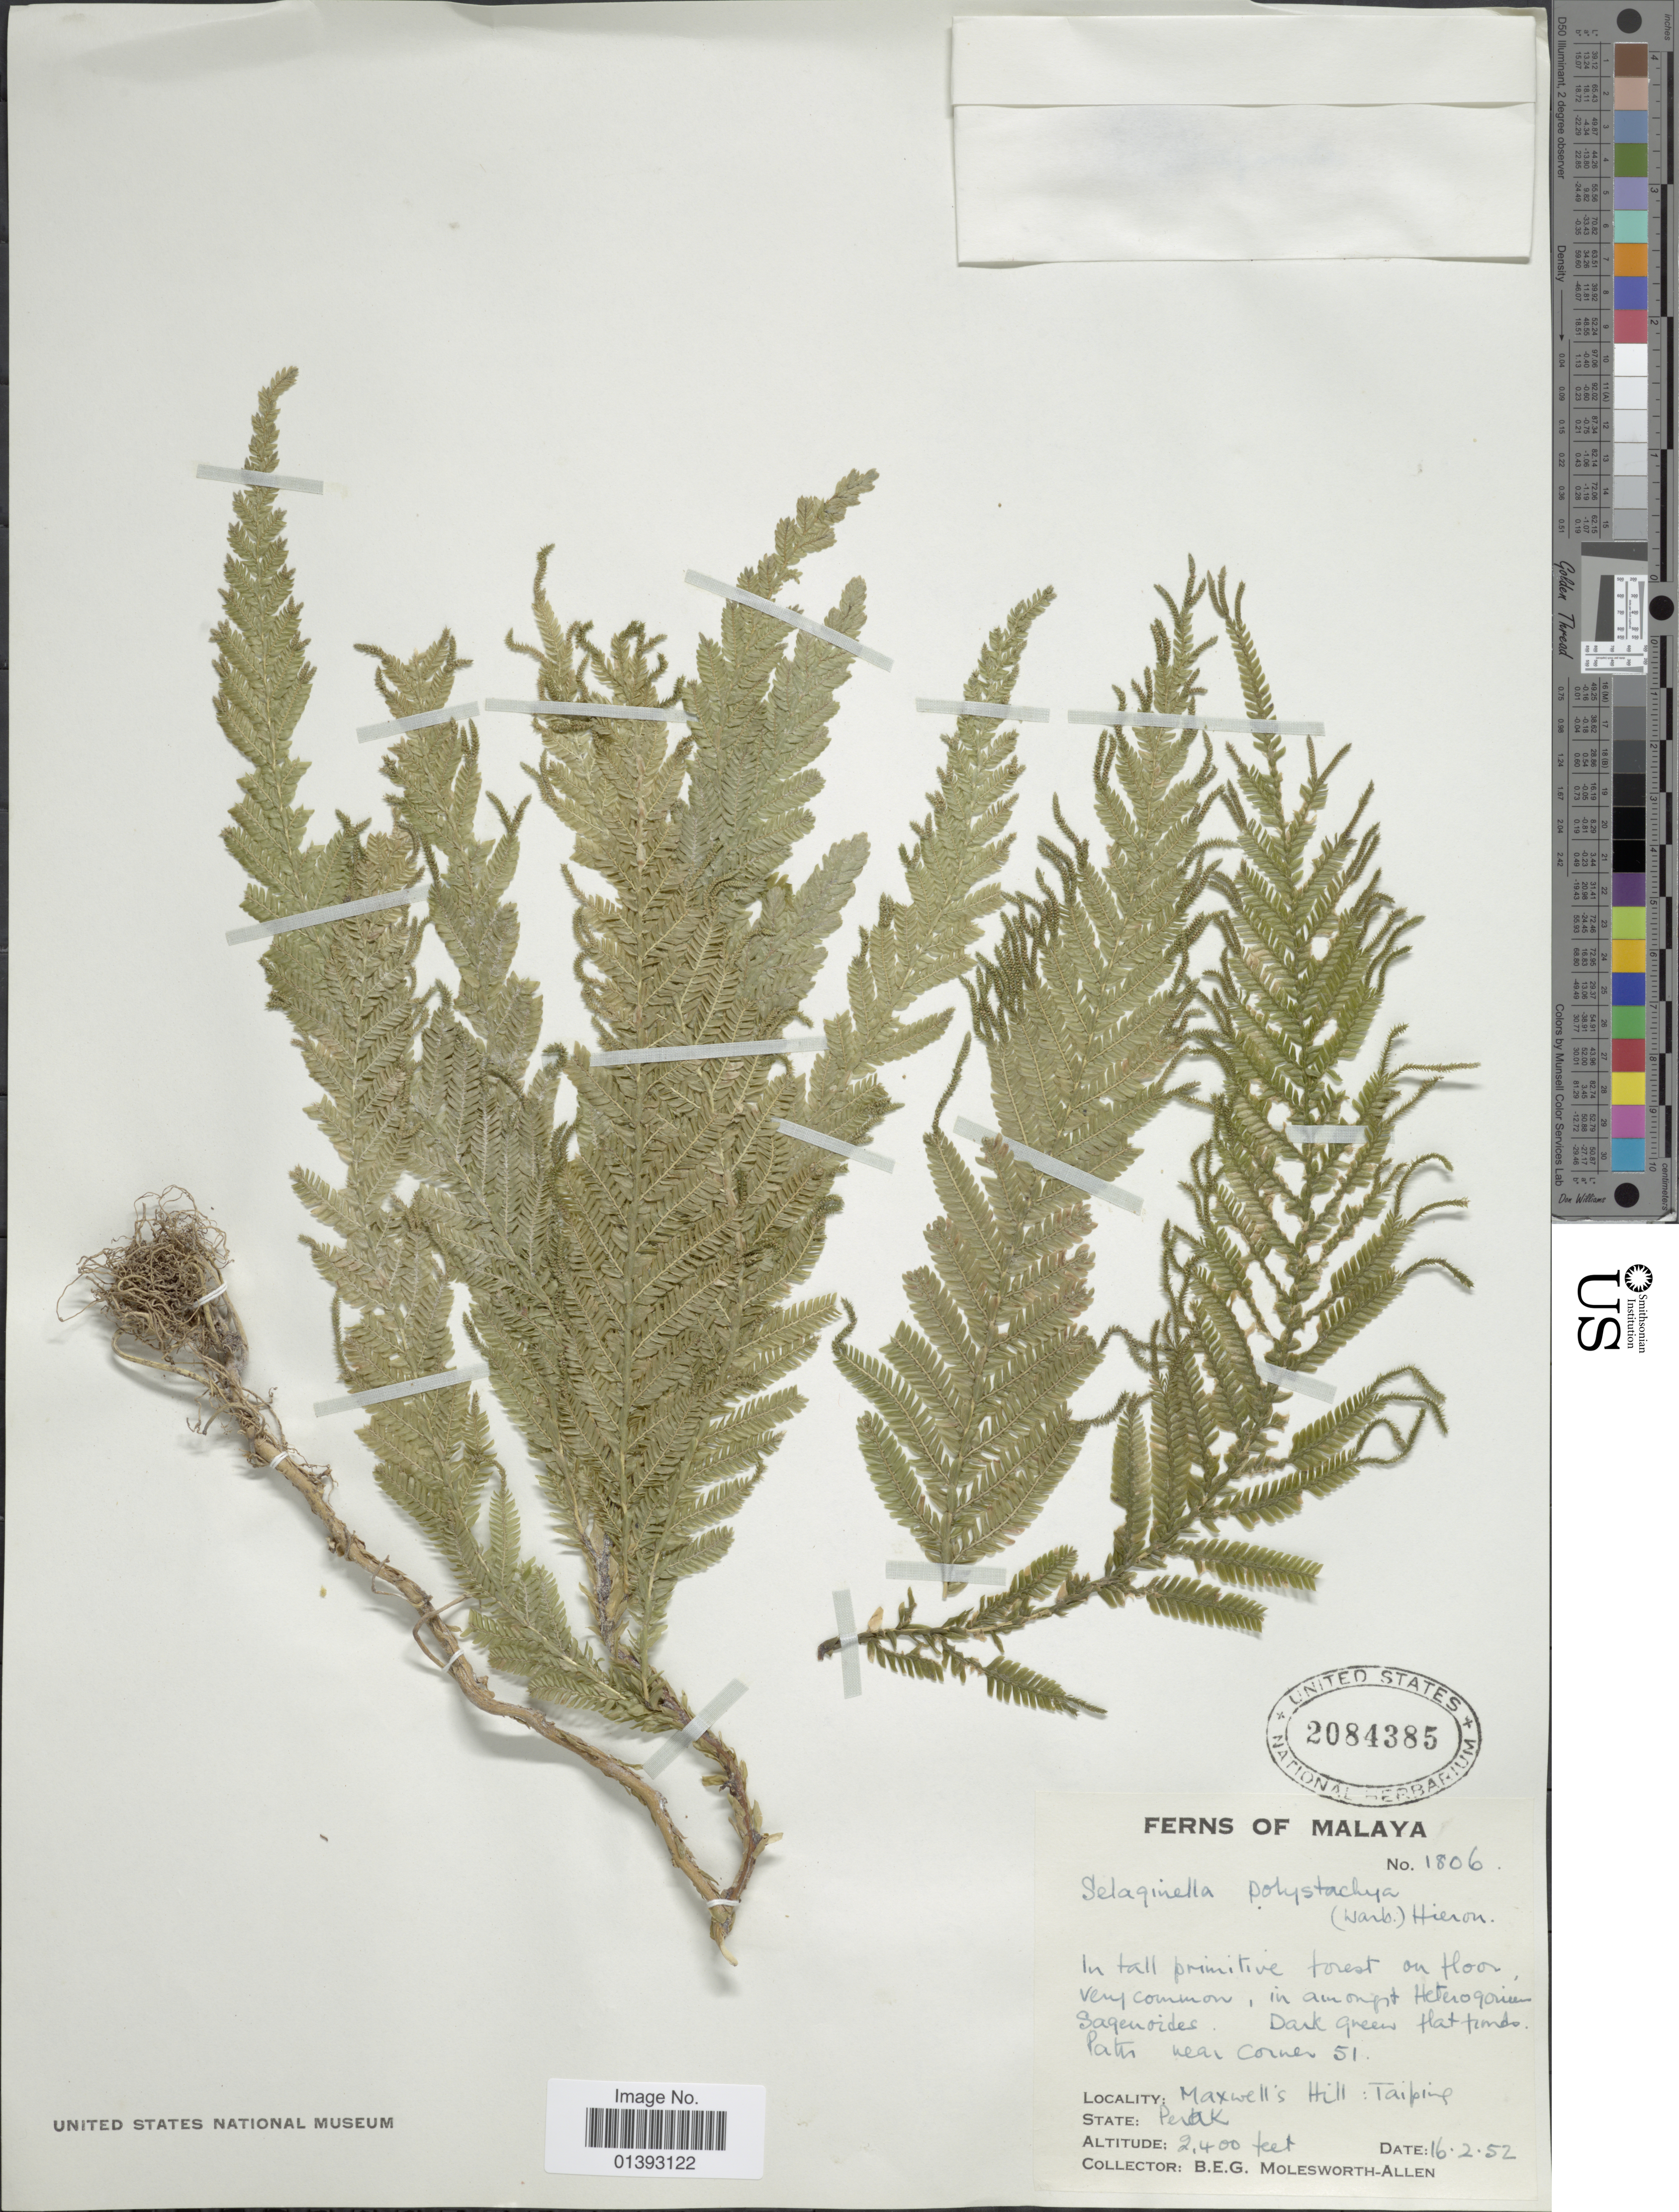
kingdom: Plantae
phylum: Tracheophyta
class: Lycopodiopsida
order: Selaginellales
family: Selaginellaceae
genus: Selaginella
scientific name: Selaginella polystachya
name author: (Warb.) Hieron.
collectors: B. E. G. Molesworth-Allen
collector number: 1806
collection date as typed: Transcribed d/m/y: 16/2/52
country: Malaysia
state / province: Perak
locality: Path near corner 51, Maxwell's Hill: Taiping, State Perak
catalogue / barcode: US 2084385